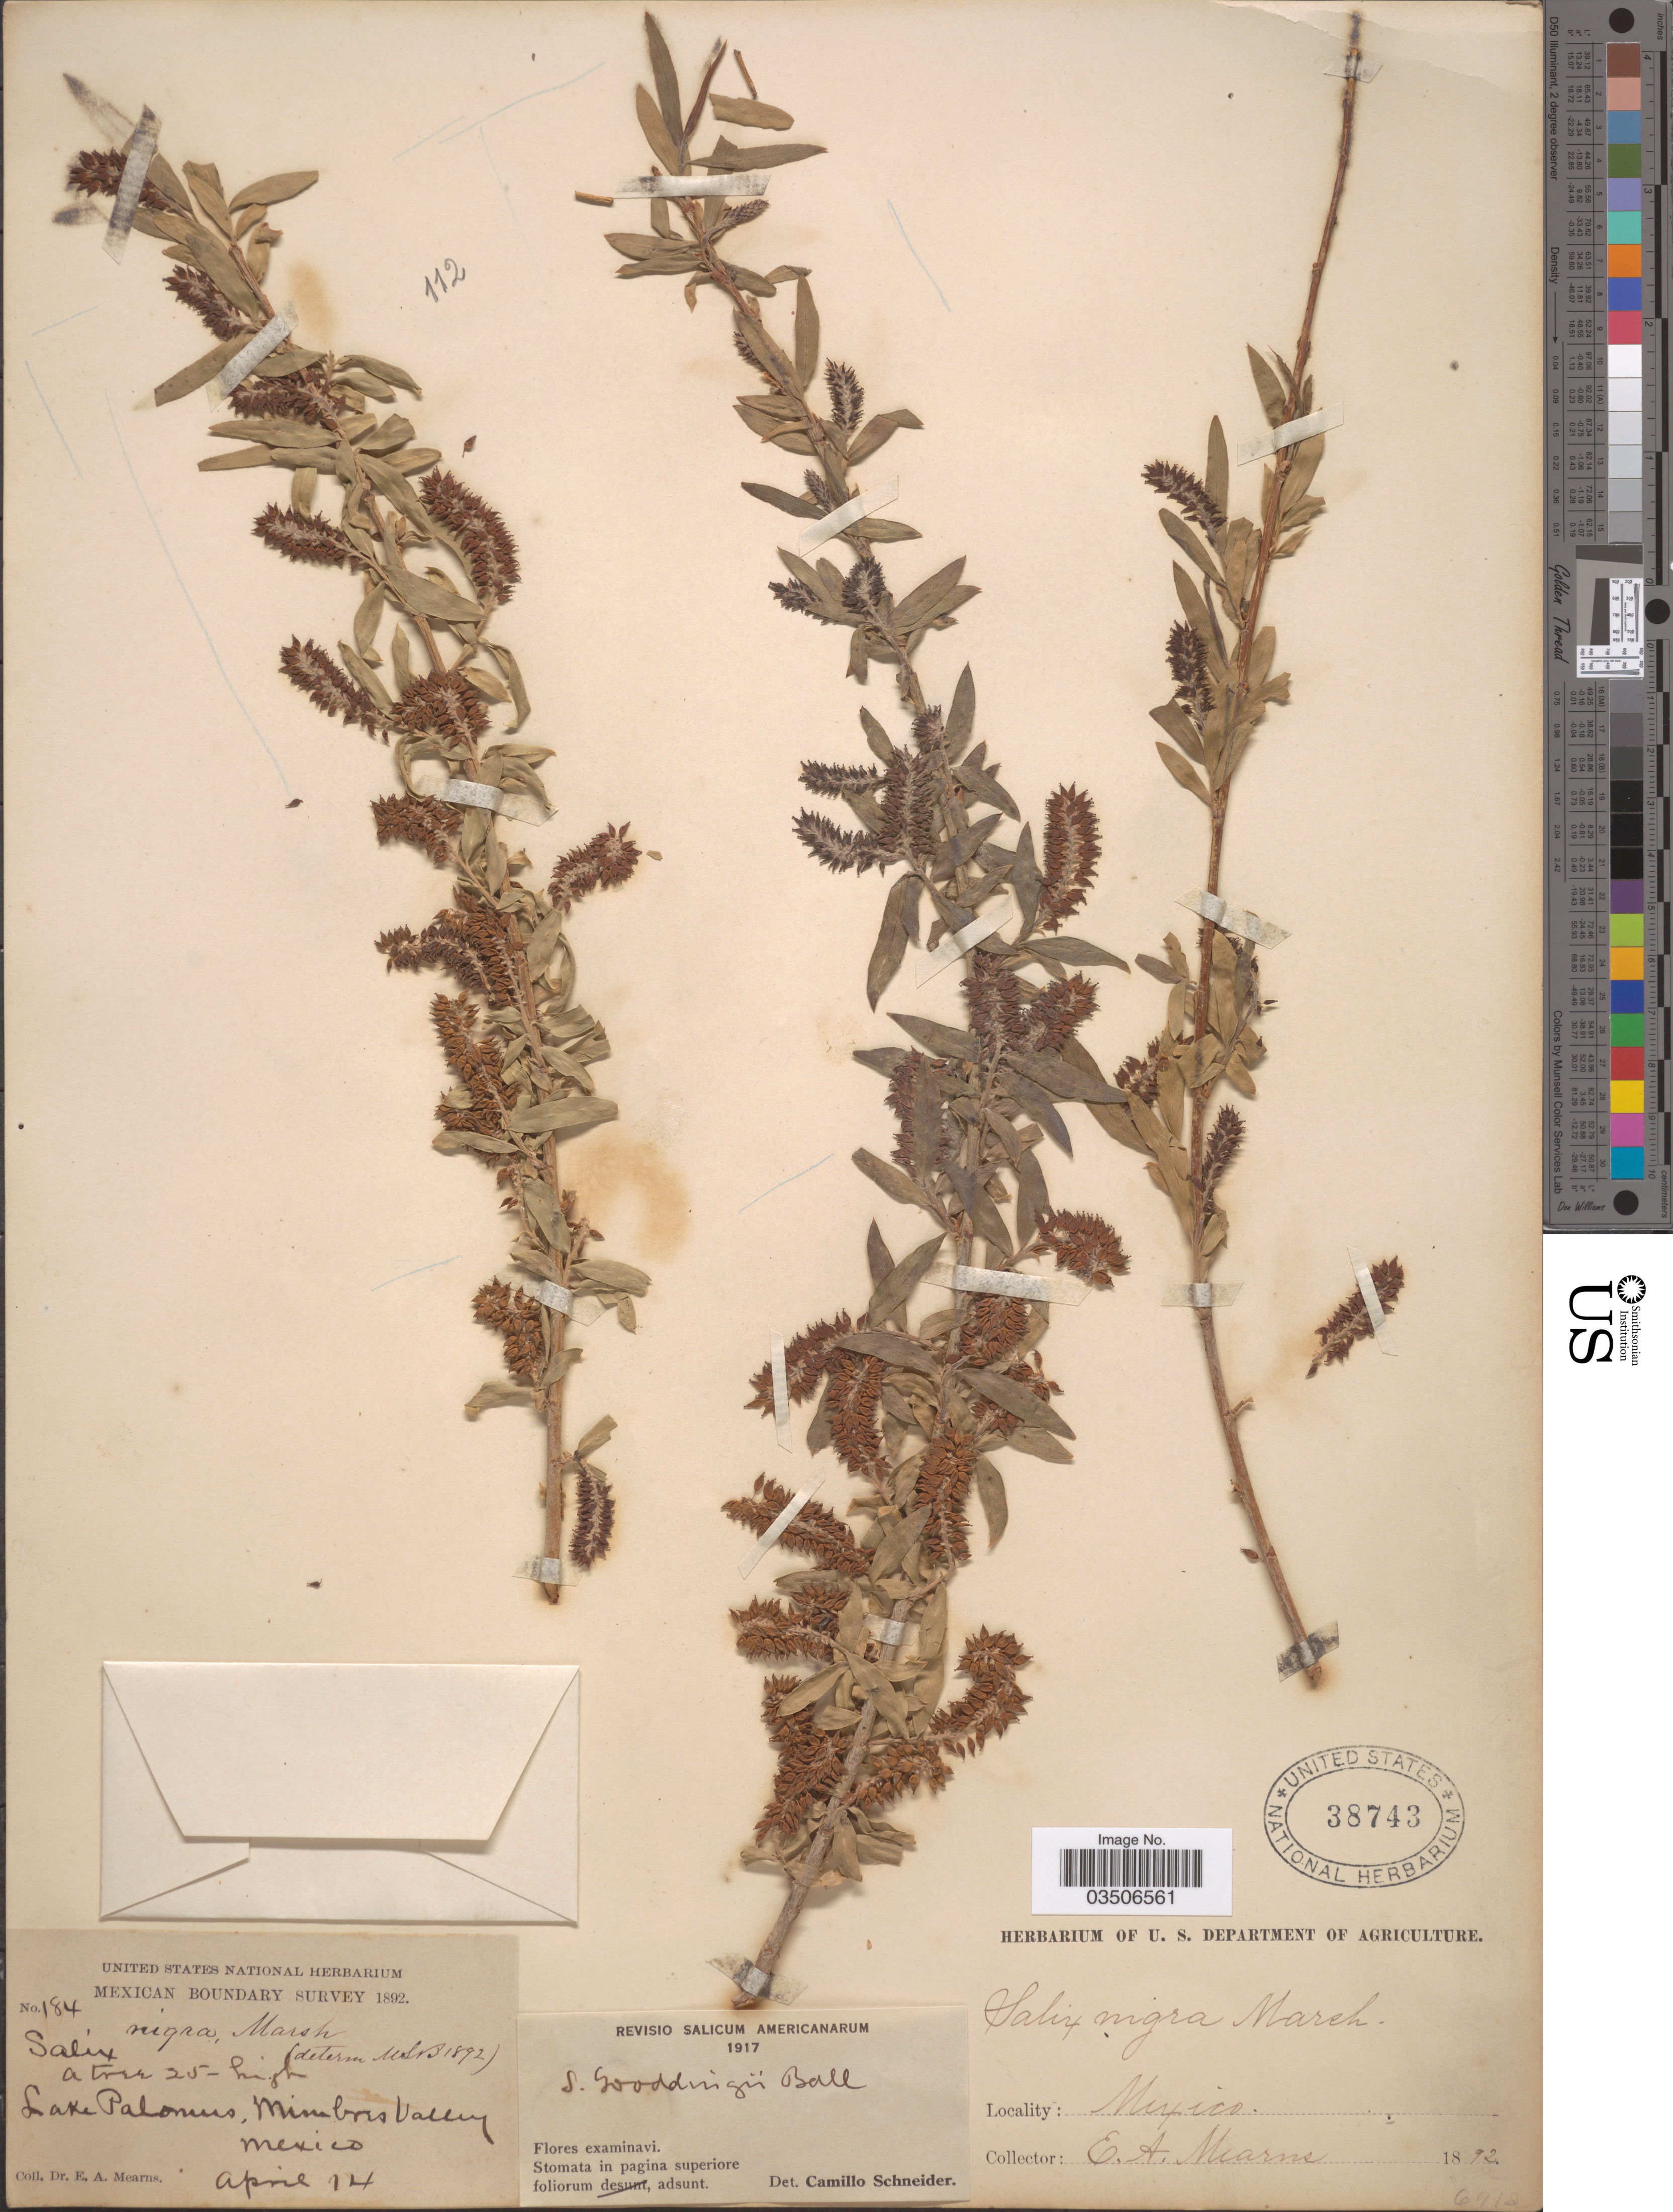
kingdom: Plantae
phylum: Tracheophyta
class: Magnoliopsida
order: Malpighiales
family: Salicaceae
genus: Salix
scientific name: Salix gooddingii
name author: C.R. Ball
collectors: E. A. Mearns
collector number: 184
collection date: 1892-04-14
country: Mexico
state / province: México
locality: Lake Palomus, Mimbres Valley.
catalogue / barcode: US 38743